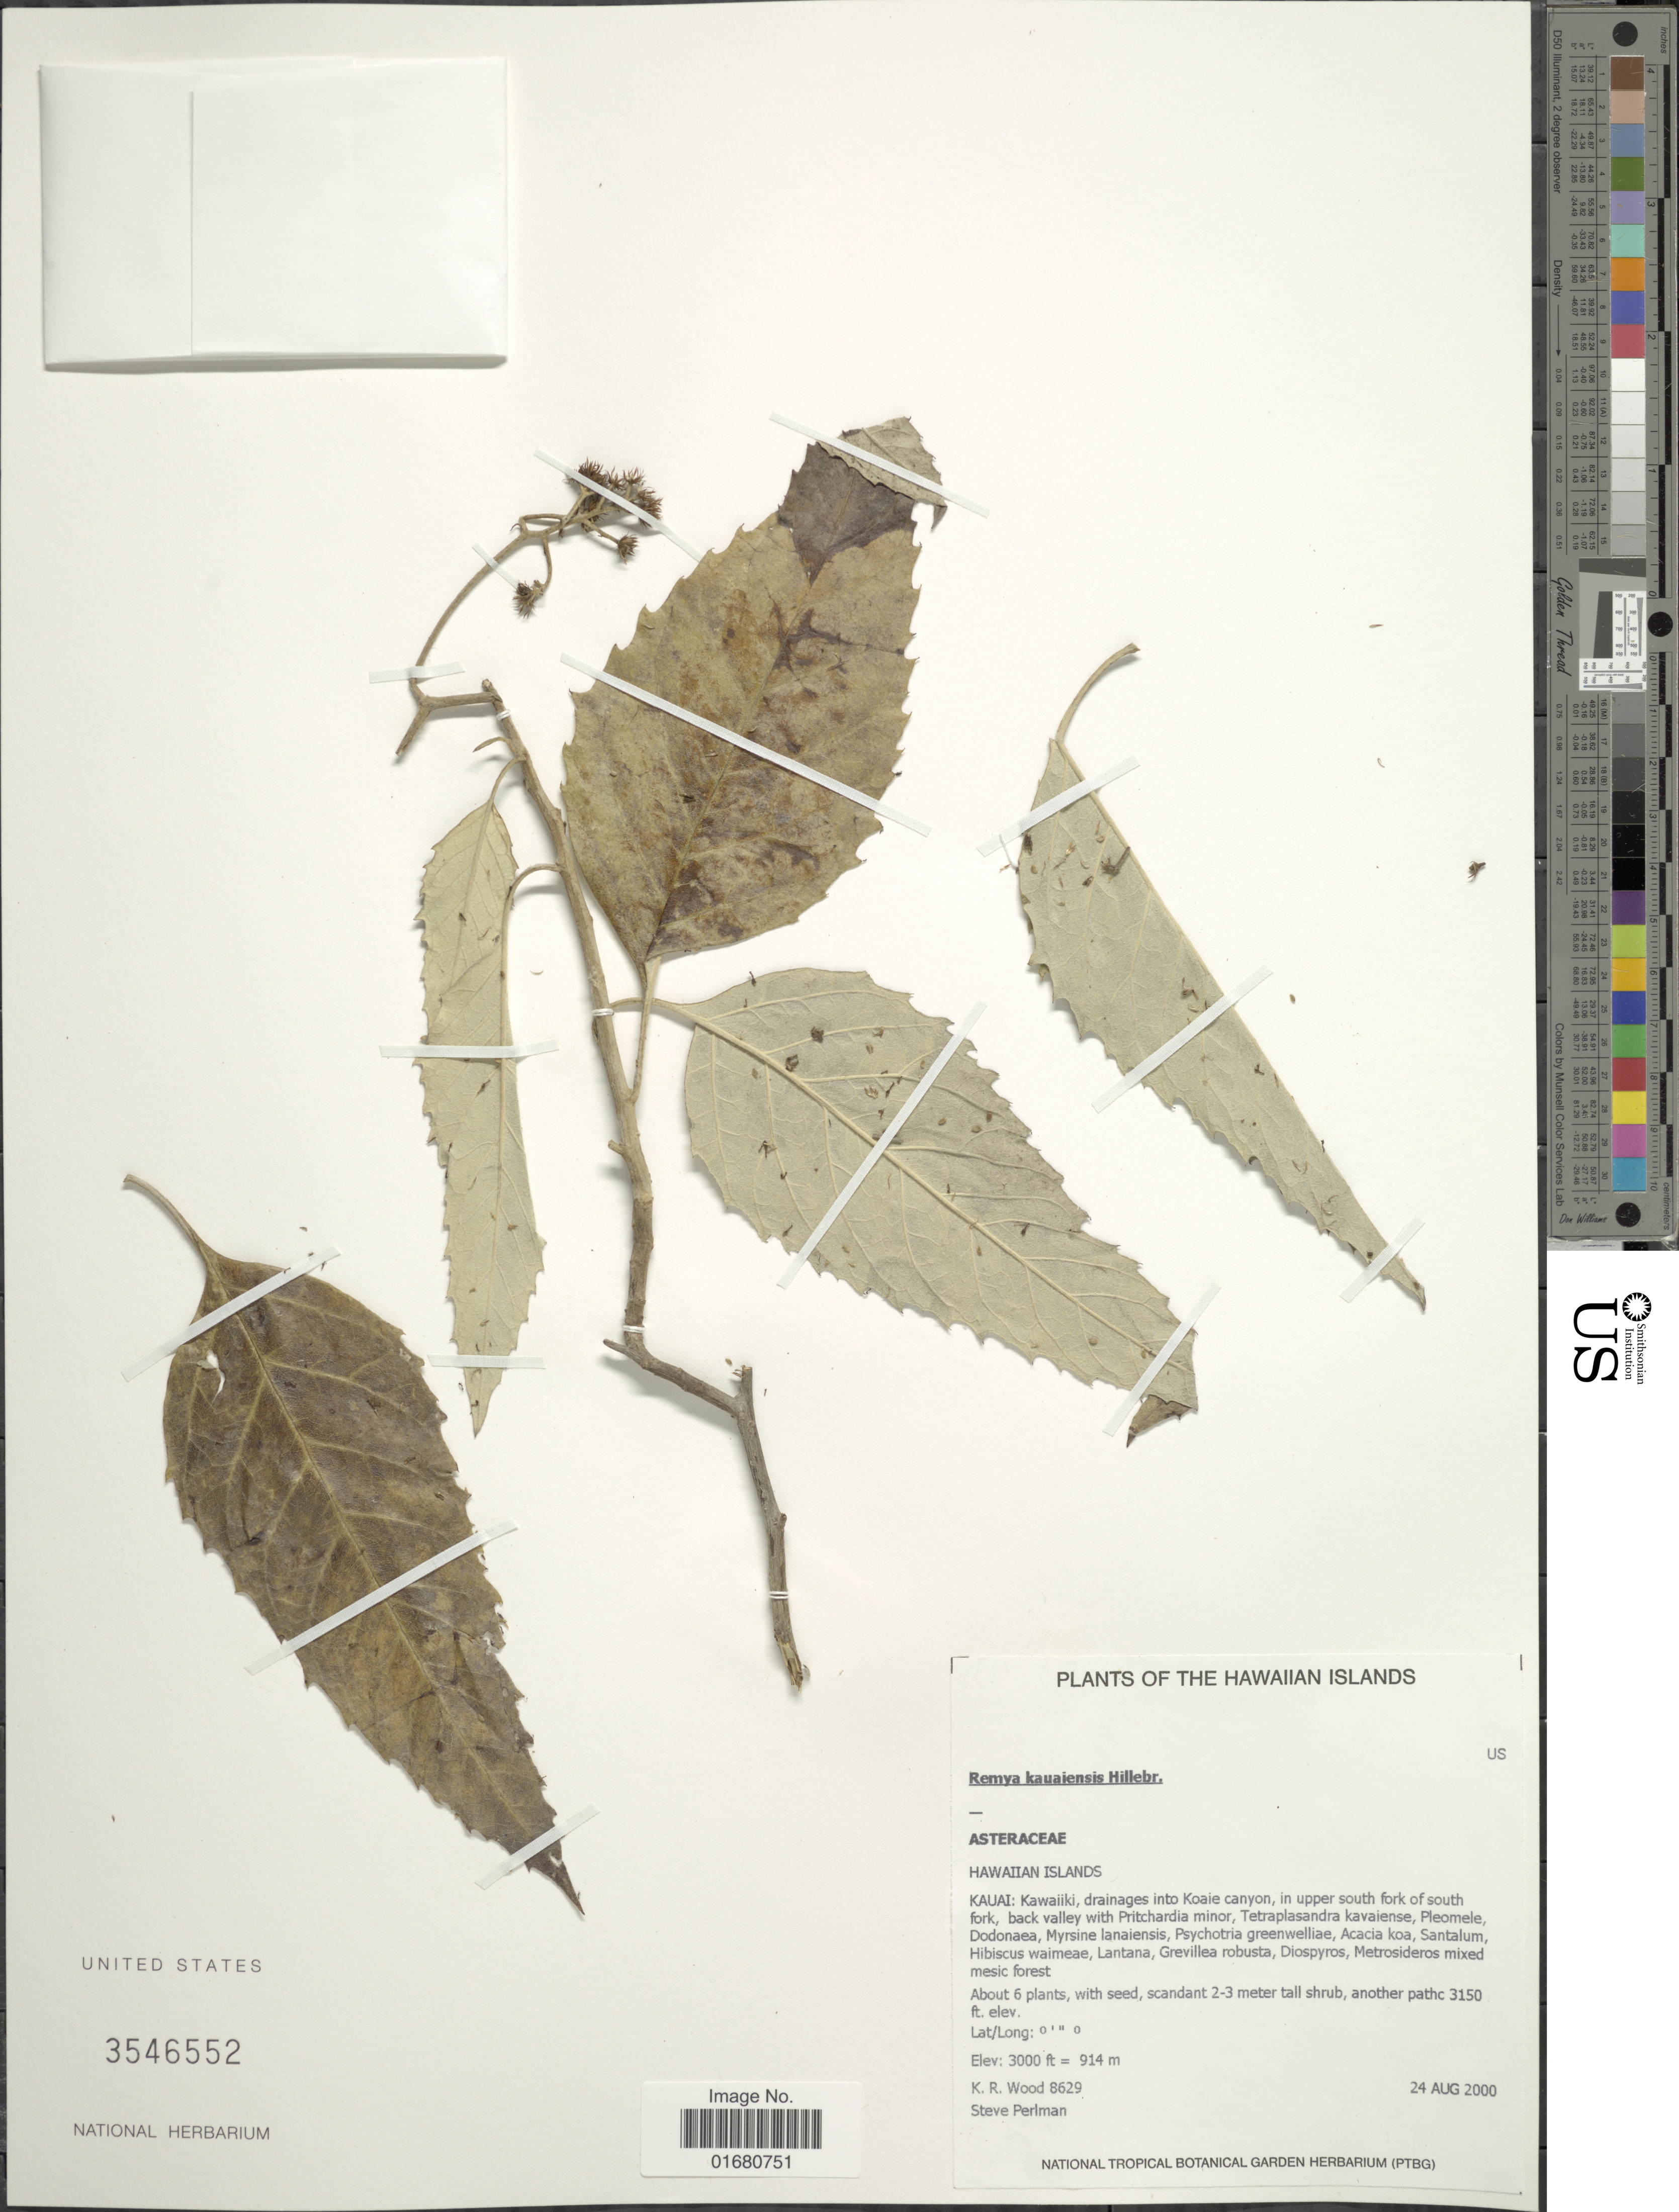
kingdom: Plantae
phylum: Tracheophyta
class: Magnoliopsida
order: Asterales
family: Asteraceae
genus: Remya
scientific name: Remya kauaiensis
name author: Hillebr.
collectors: K. R. Wood & S. Perlam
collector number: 8629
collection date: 2000-08-24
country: United States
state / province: Hawaii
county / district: Kauai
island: Kaua'i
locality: Kawaiiki, drainages into Koaie canyon, in upper south fork of south fork, back valley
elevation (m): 914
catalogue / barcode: US 3546552